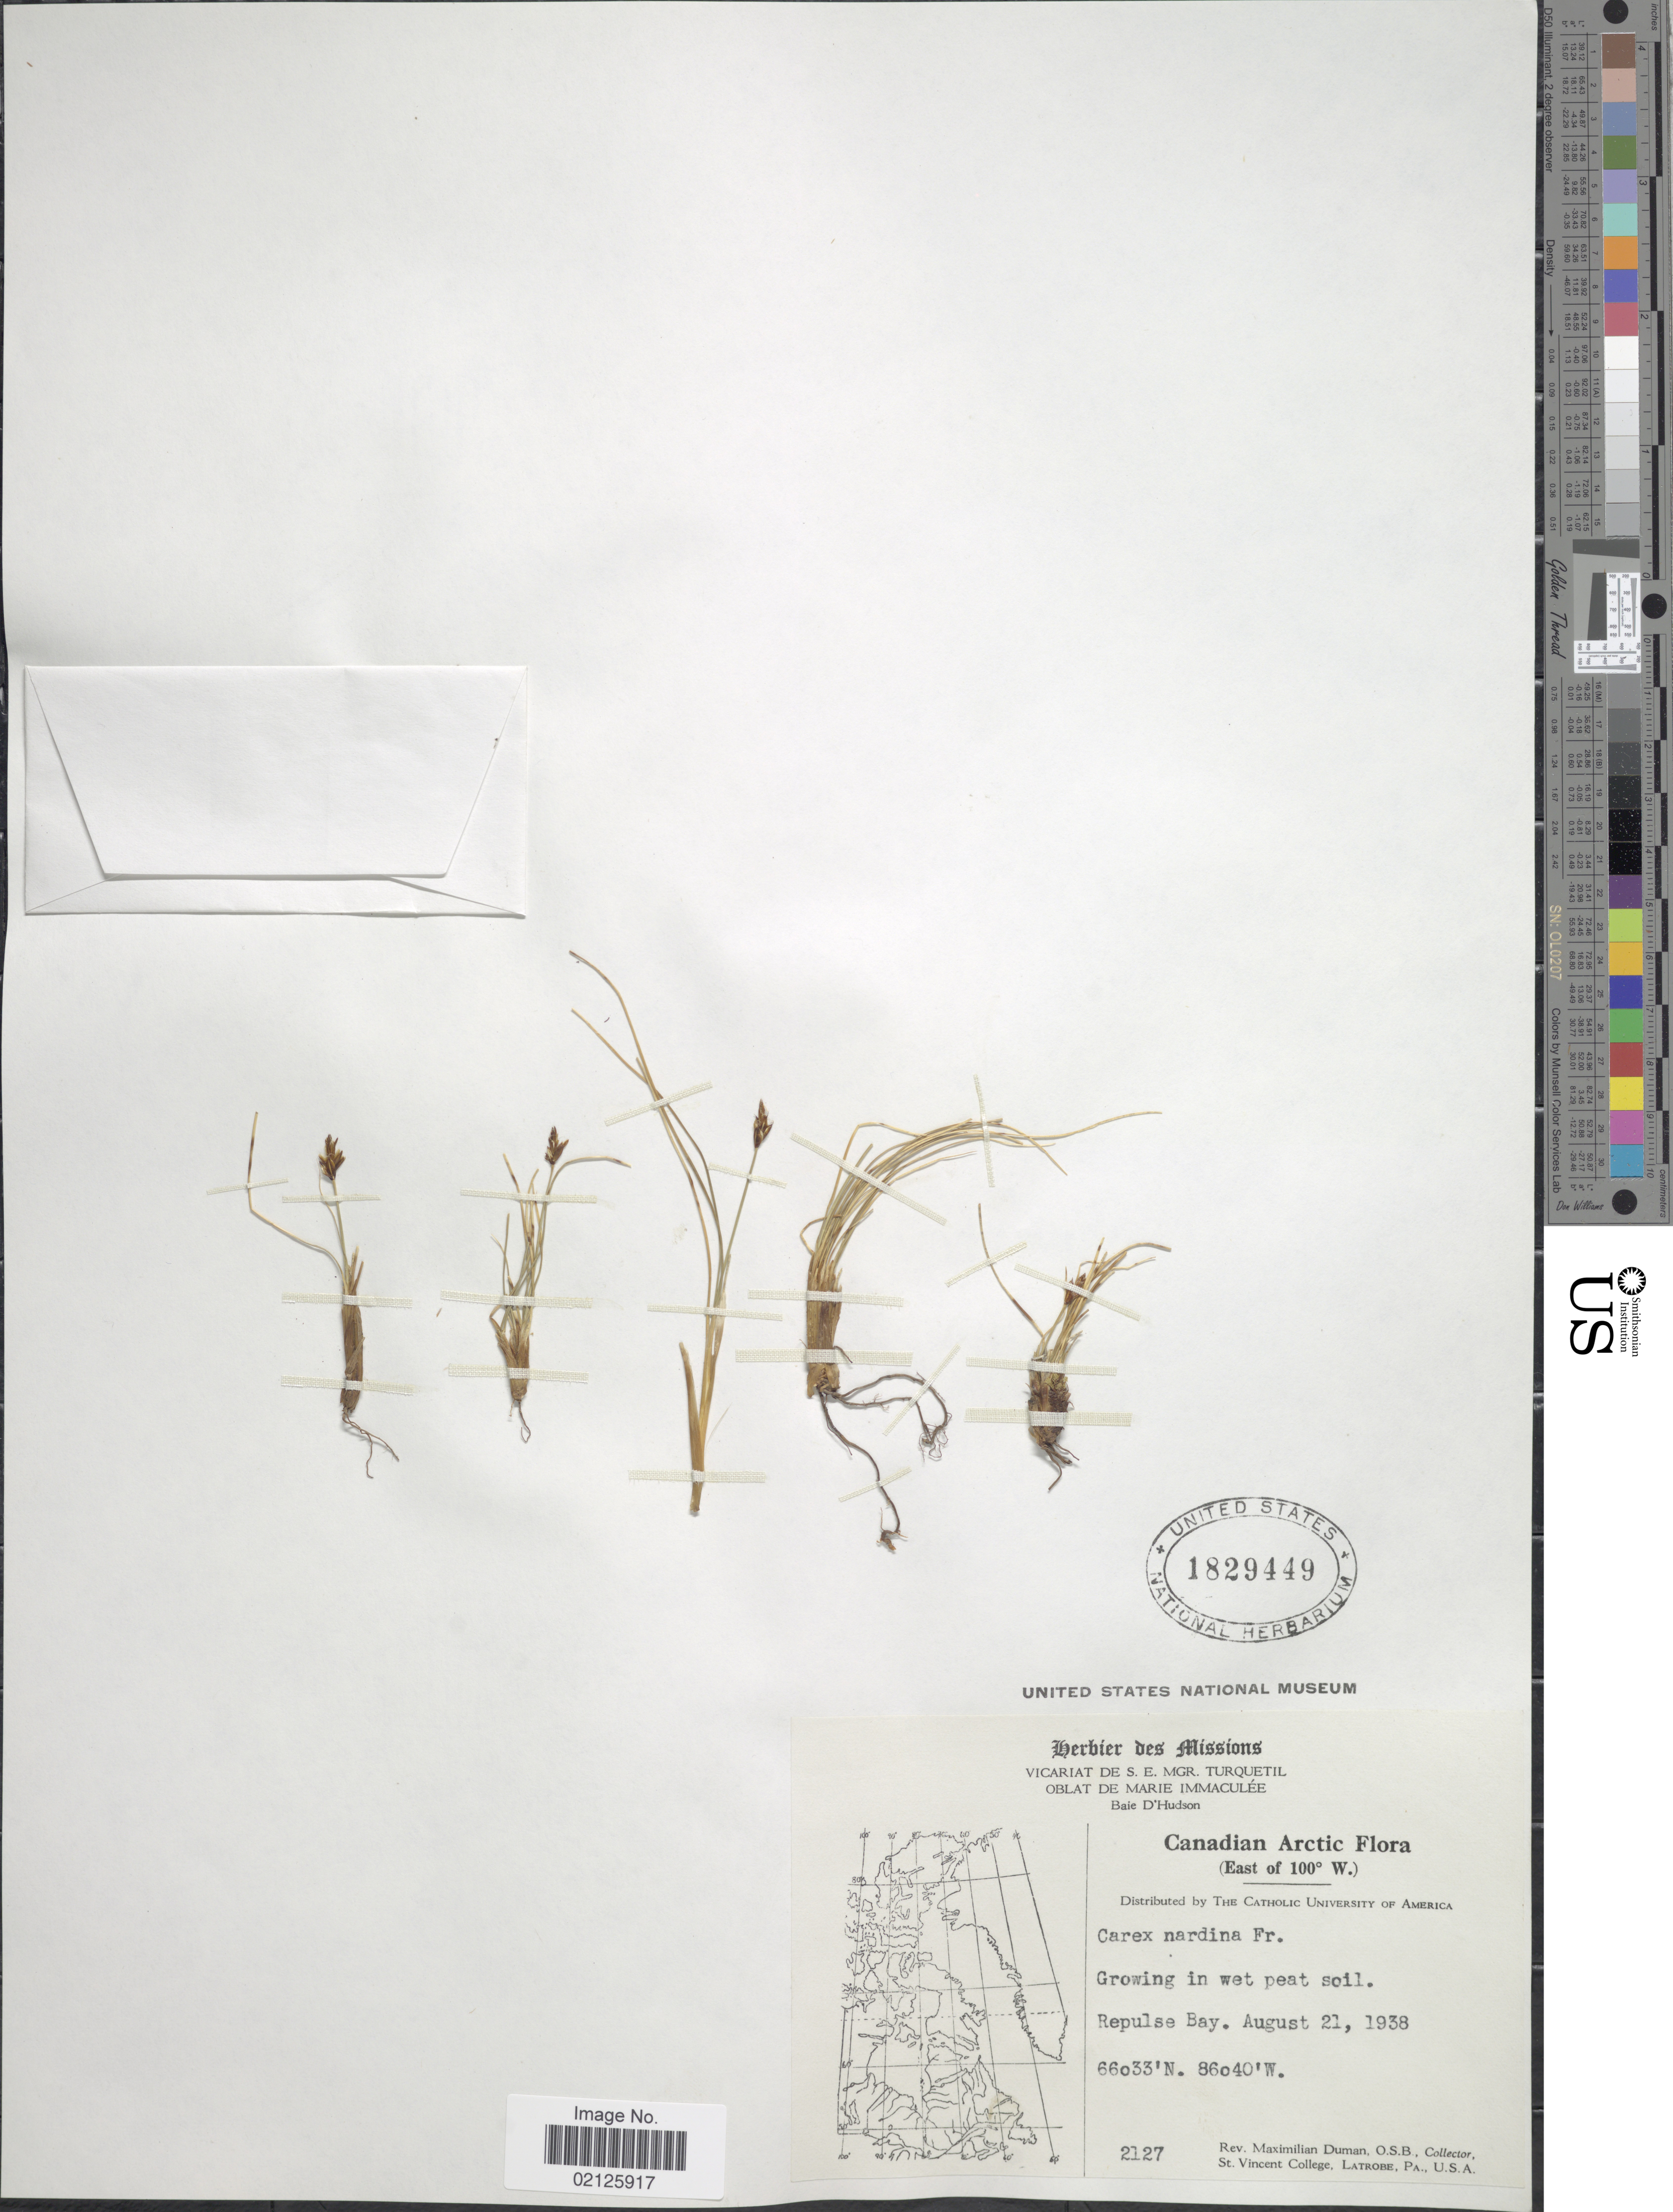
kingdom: Plantae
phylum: Tracheophyta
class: Liliopsida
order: Poales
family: Cyperaceae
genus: Carex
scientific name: Carex nardina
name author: (Hornem.) Fr.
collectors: M. Duman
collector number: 2127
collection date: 1938-08-21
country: Canada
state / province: Nunavut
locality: Canadian Arctic (East of 100° W), Repulse Bay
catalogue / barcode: US 1829449